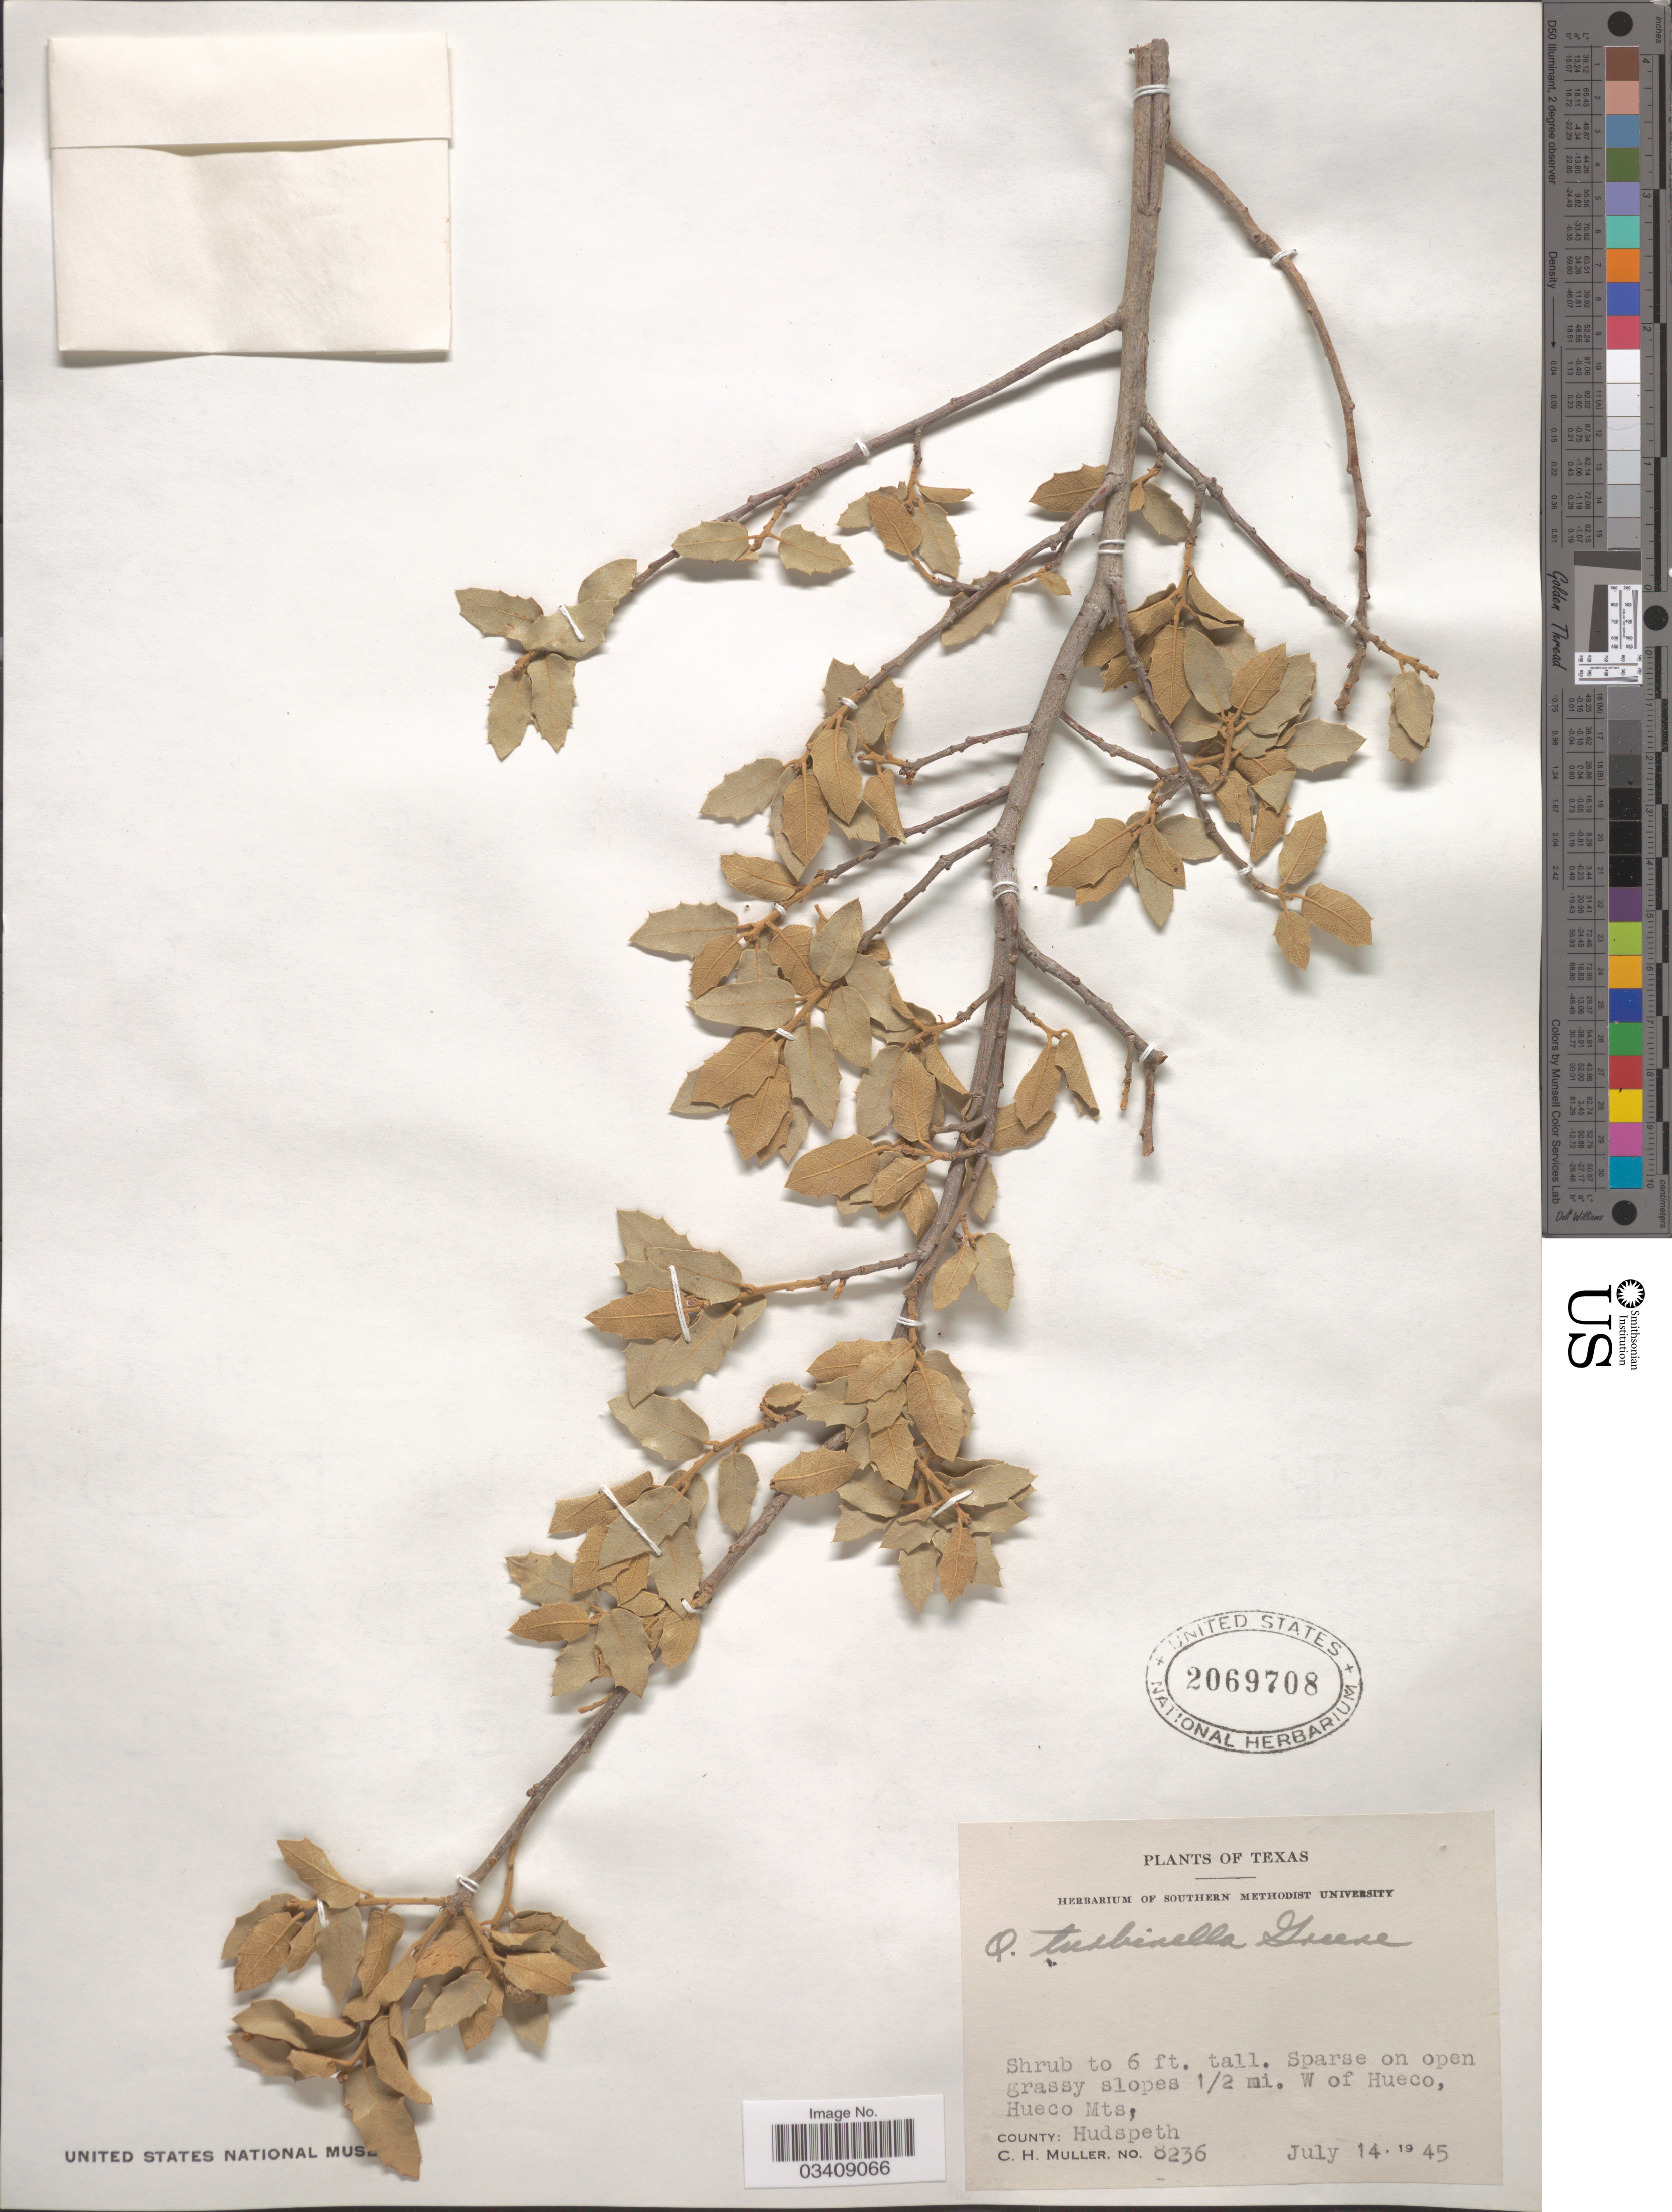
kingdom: Plantae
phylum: Tracheophyta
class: Magnoliopsida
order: Fagales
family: Fagaceae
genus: Quercus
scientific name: Quercus turbinella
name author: Greene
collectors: C. H. Mueller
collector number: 8236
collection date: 1945-07-14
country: United States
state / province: Texas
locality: ½ mi. W of Hueco, Hueco Mts. County: Hudspeth.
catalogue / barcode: US 2069708